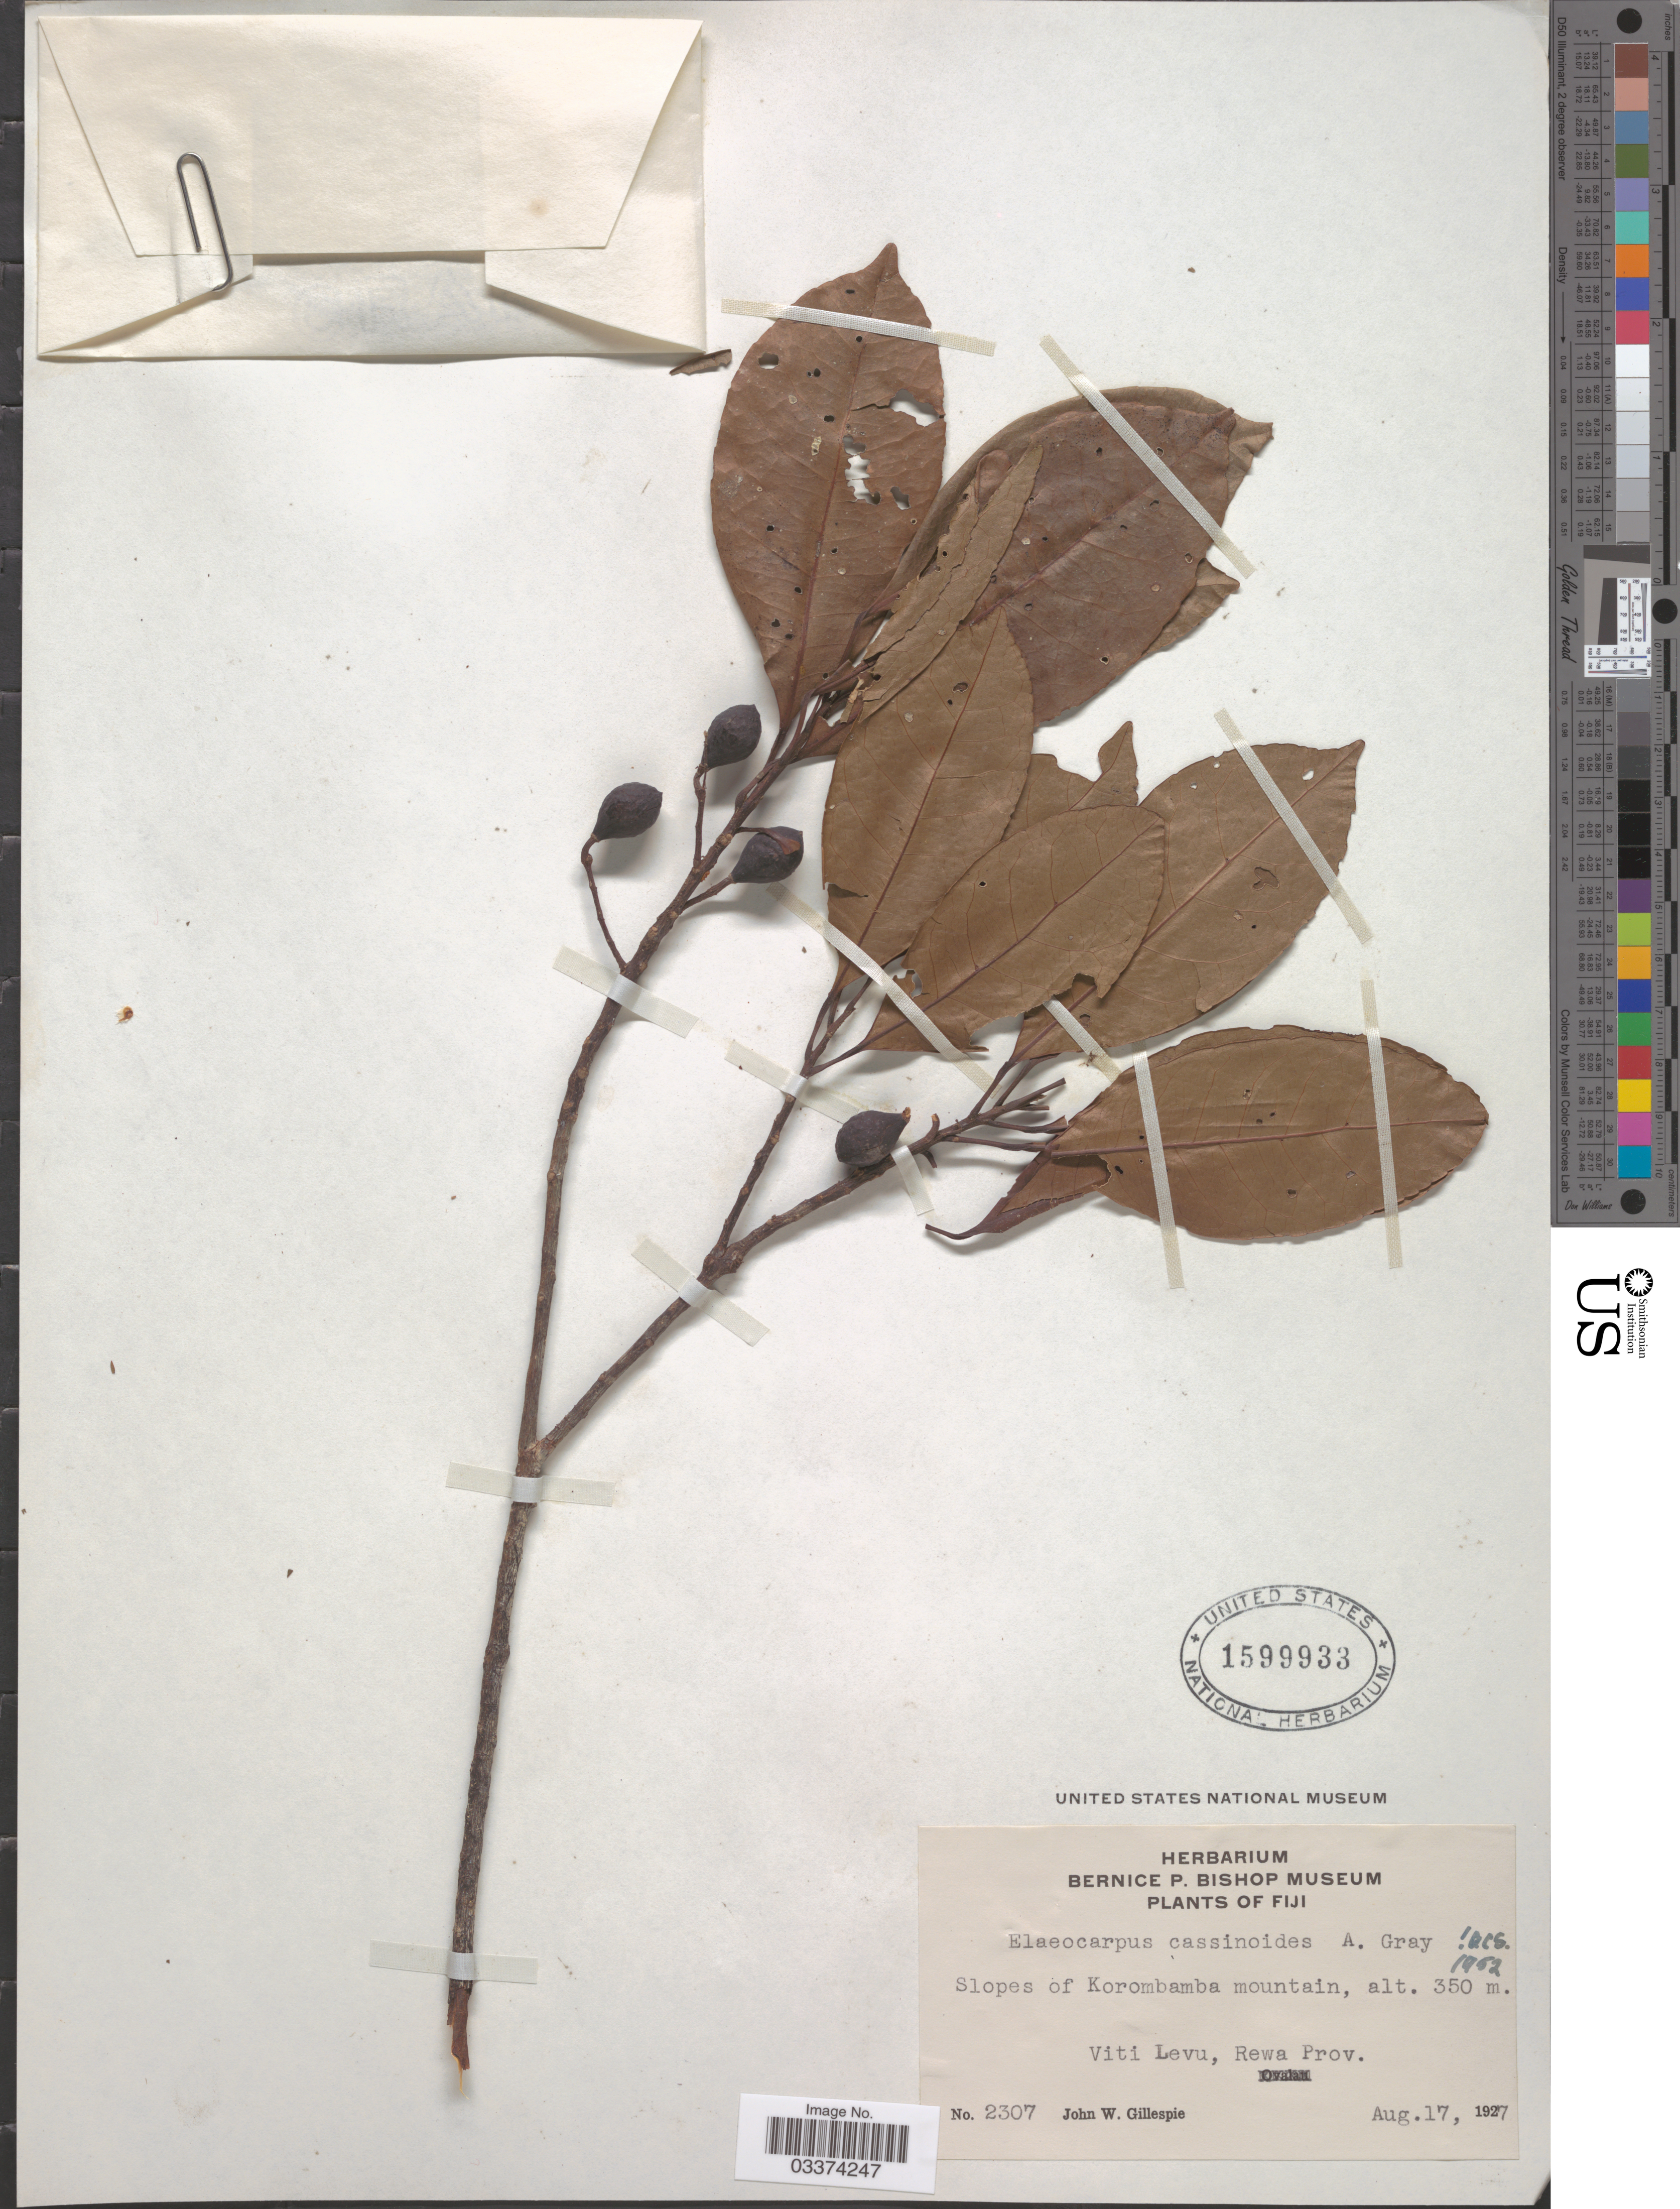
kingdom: Plantae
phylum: Tracheophyta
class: Magnoliopsida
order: Oxalidales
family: Elaeocarpaceae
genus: Elaeocarpus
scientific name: Elaeocarpus cassinoides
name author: A. Gray in Wilkes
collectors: J. W. Gillespie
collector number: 2307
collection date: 1927-08-17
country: Fiji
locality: Slopes of Korombamba mountain. Viti Levu, Rewa Prov.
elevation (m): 350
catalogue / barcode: US 1599933